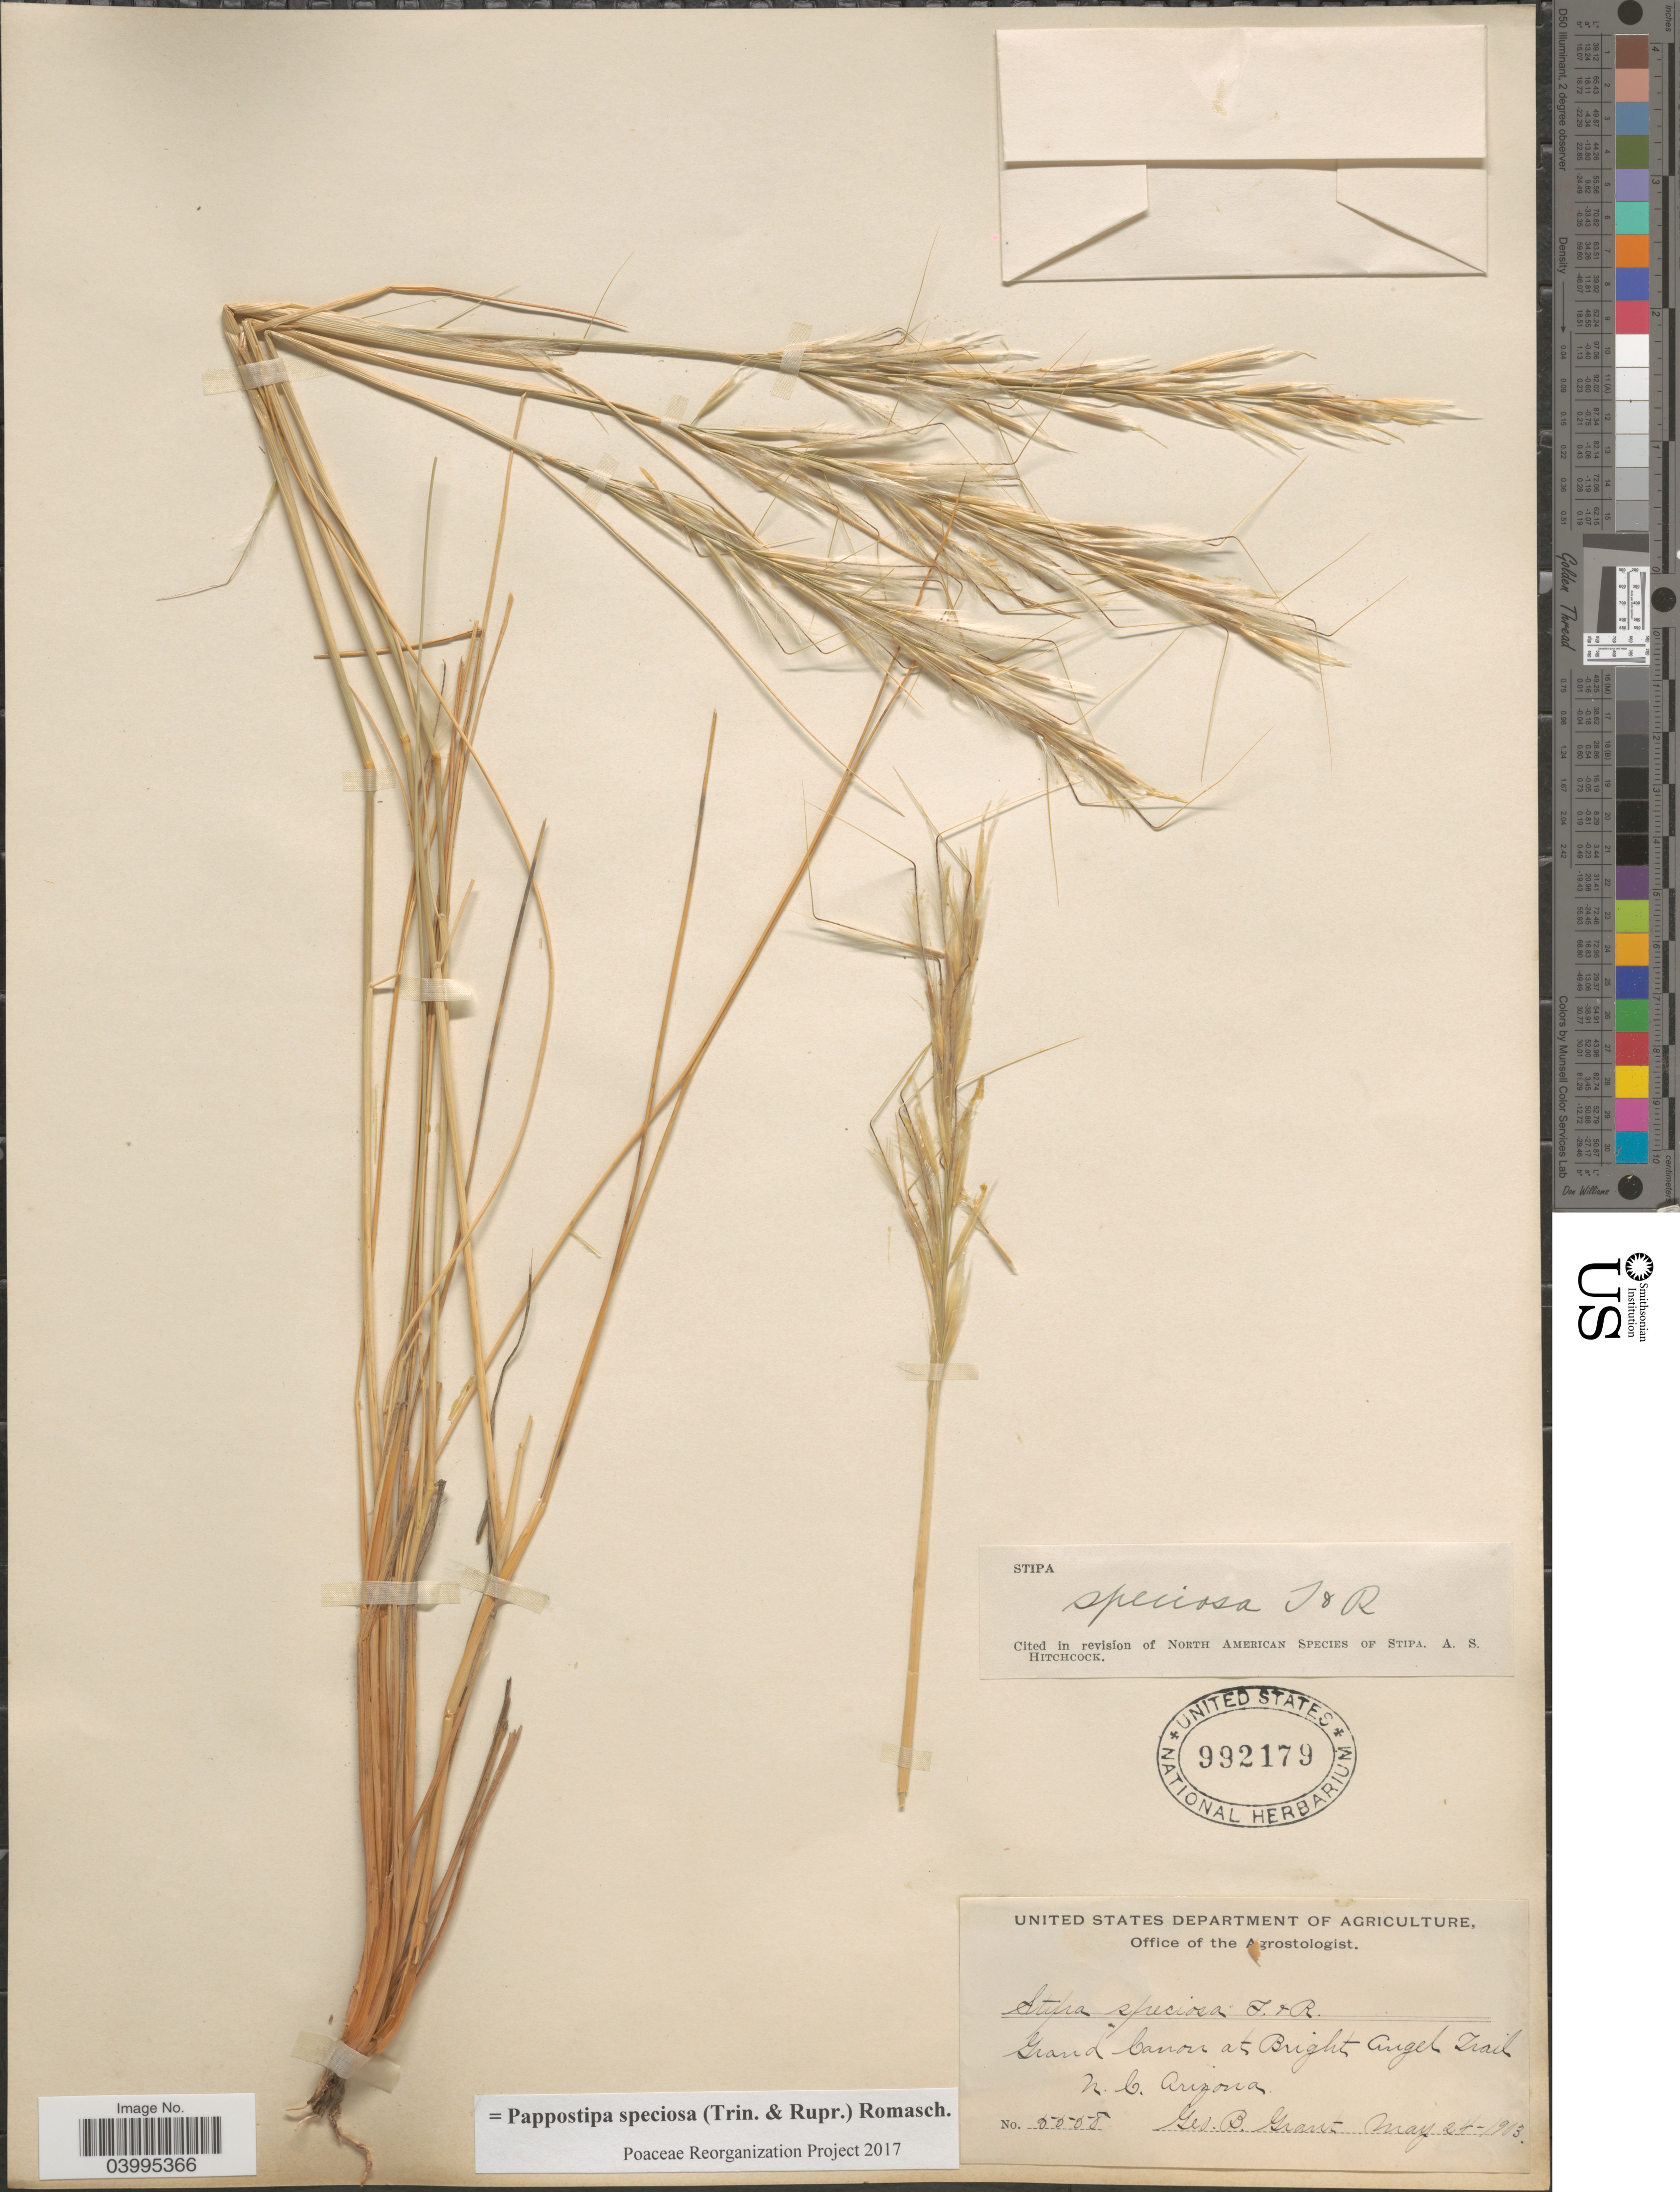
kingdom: Plantae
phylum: Tracheophyta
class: Liliopsida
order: Poales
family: Poaceae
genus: Pappostipa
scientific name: Pappostipa speciosa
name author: (Trin. & Rupr.) Romasch.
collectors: G. Grant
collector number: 5558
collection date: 1903-05-24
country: United States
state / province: Arizona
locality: Grand Canon at Bright Angel Trail. N. C. Arizona.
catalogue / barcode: US 992179